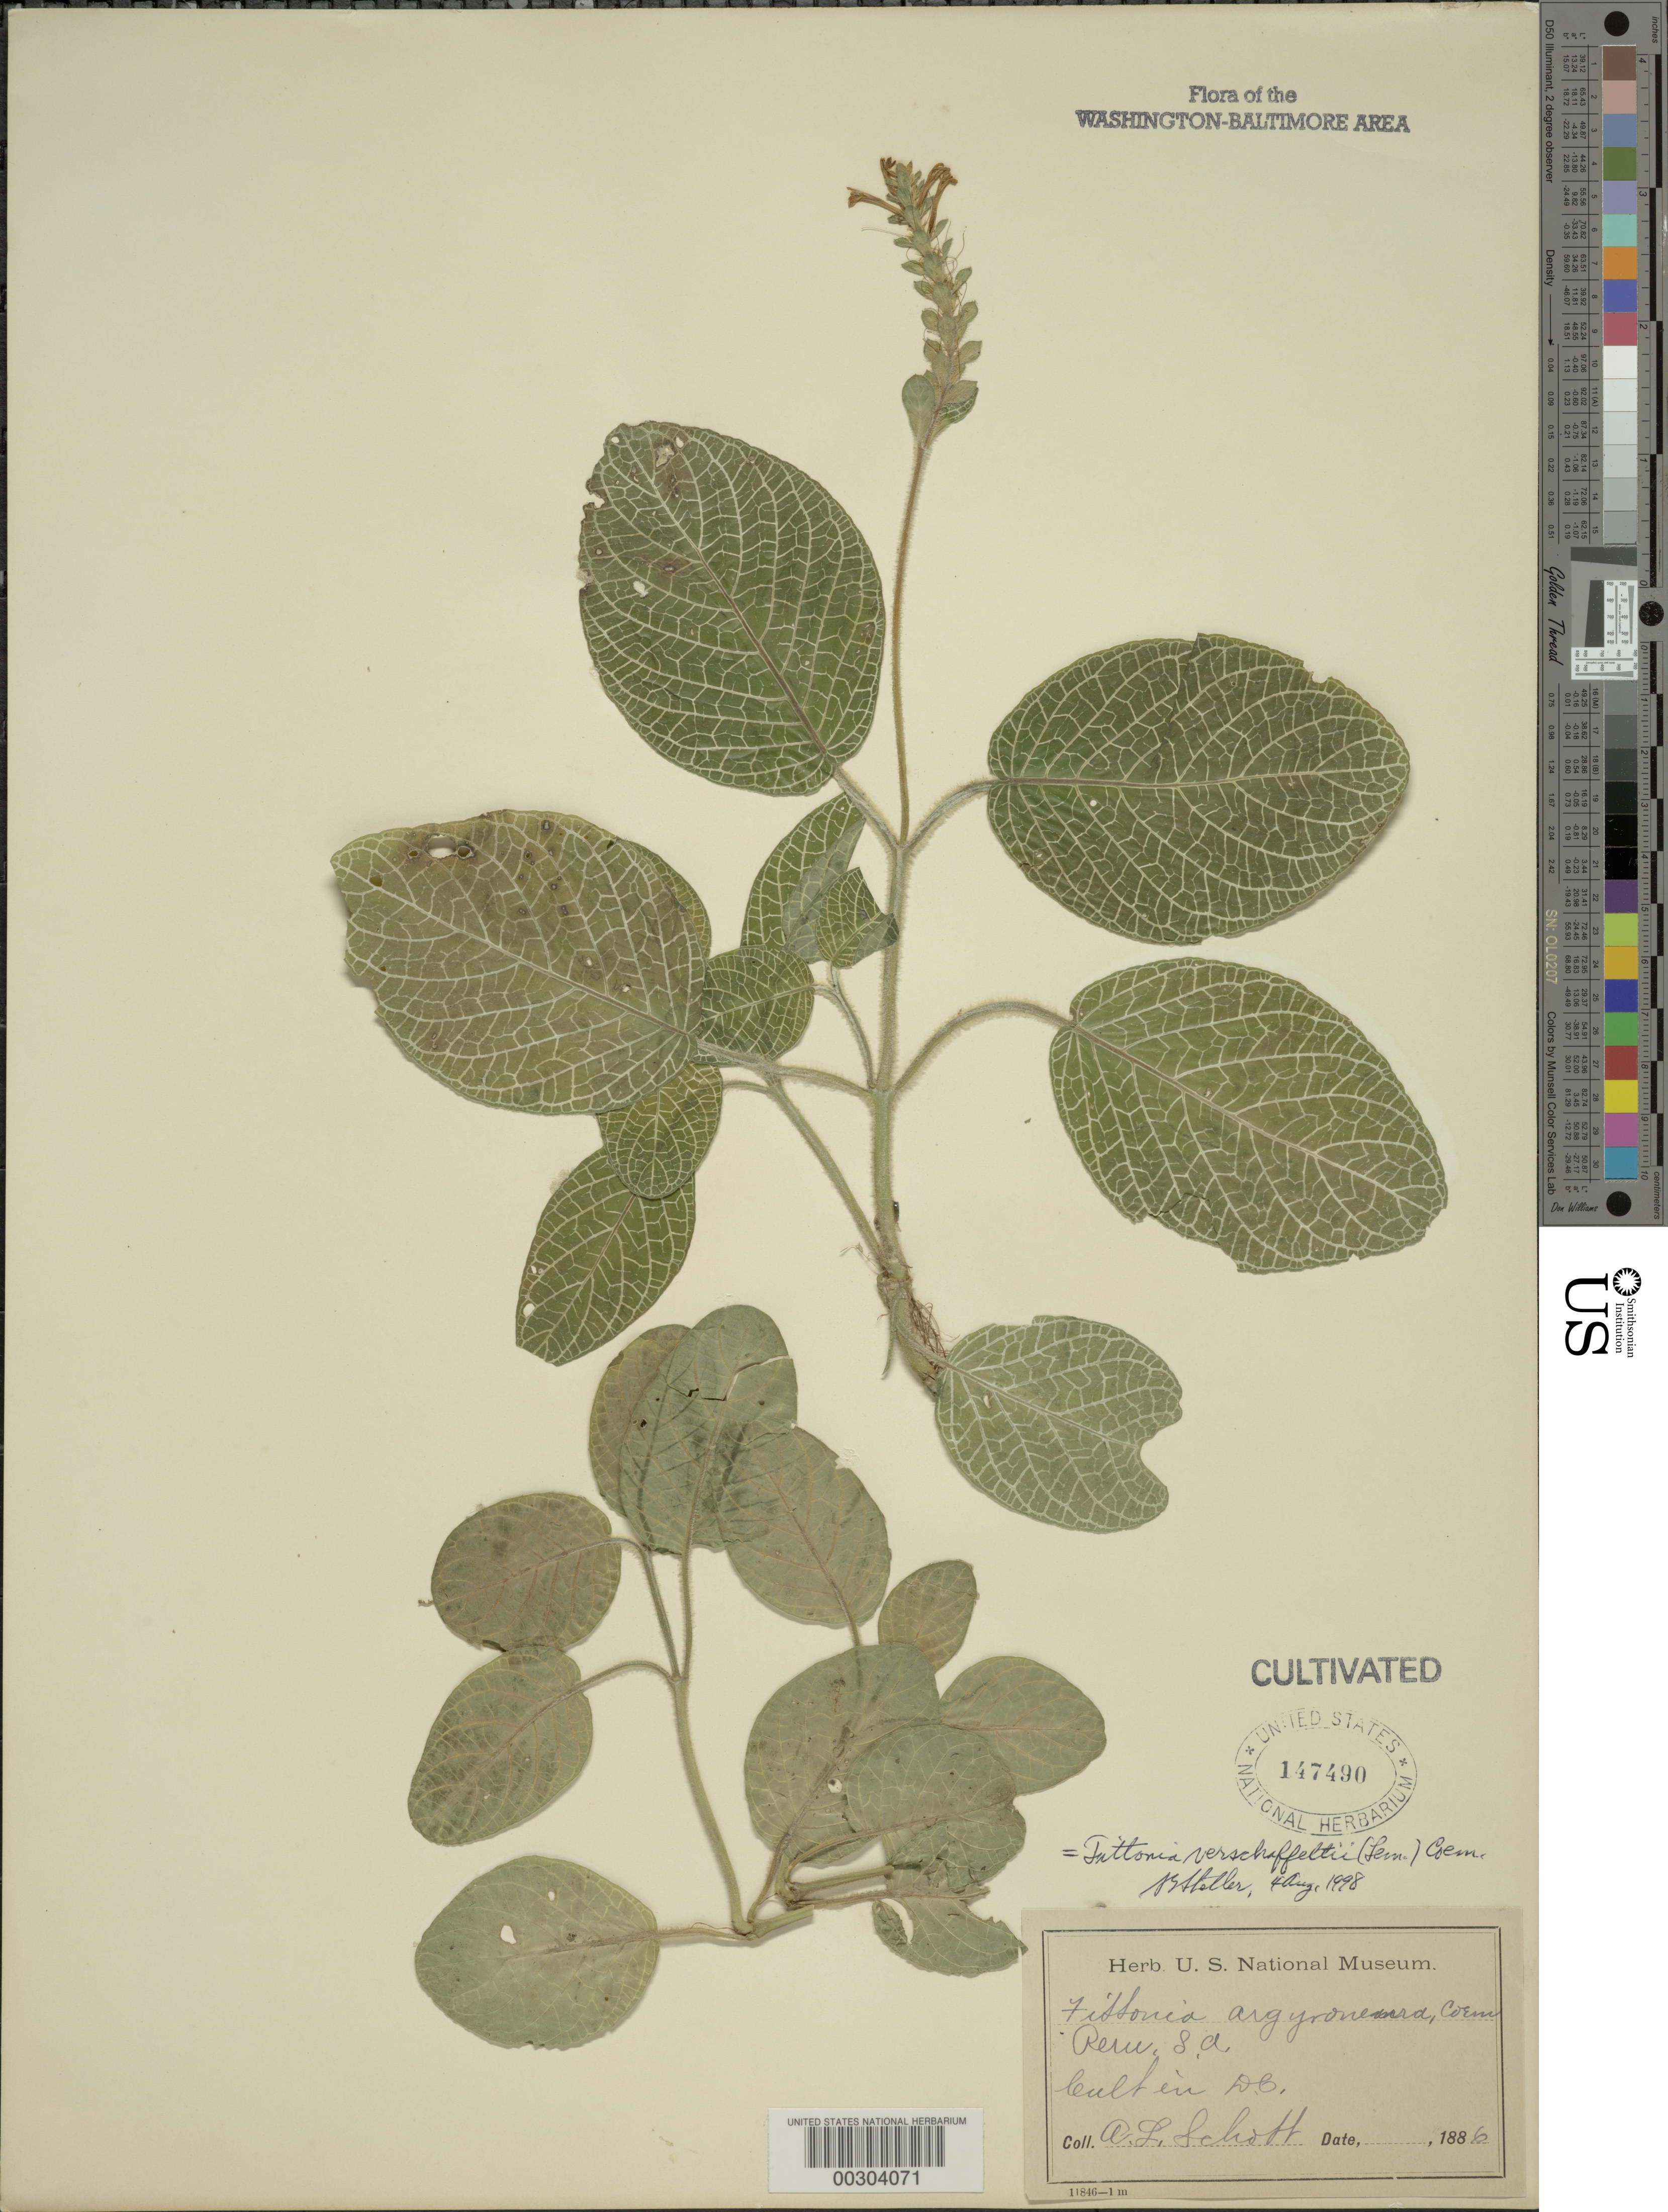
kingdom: Plantae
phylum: Tracheophyta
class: Magnoliopsida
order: Lamiales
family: Acanthaceae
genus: Fittonia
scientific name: Fittonia albivenis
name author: (Lindl. ex Veitch) Brummitt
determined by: Strong, Mark T., (BOT), Smithsonian Institution - National Museum of Natural History (UNITED STATES)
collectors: A. L. Schott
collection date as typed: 1886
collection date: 1886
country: United States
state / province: District of Columbia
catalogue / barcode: US 147490